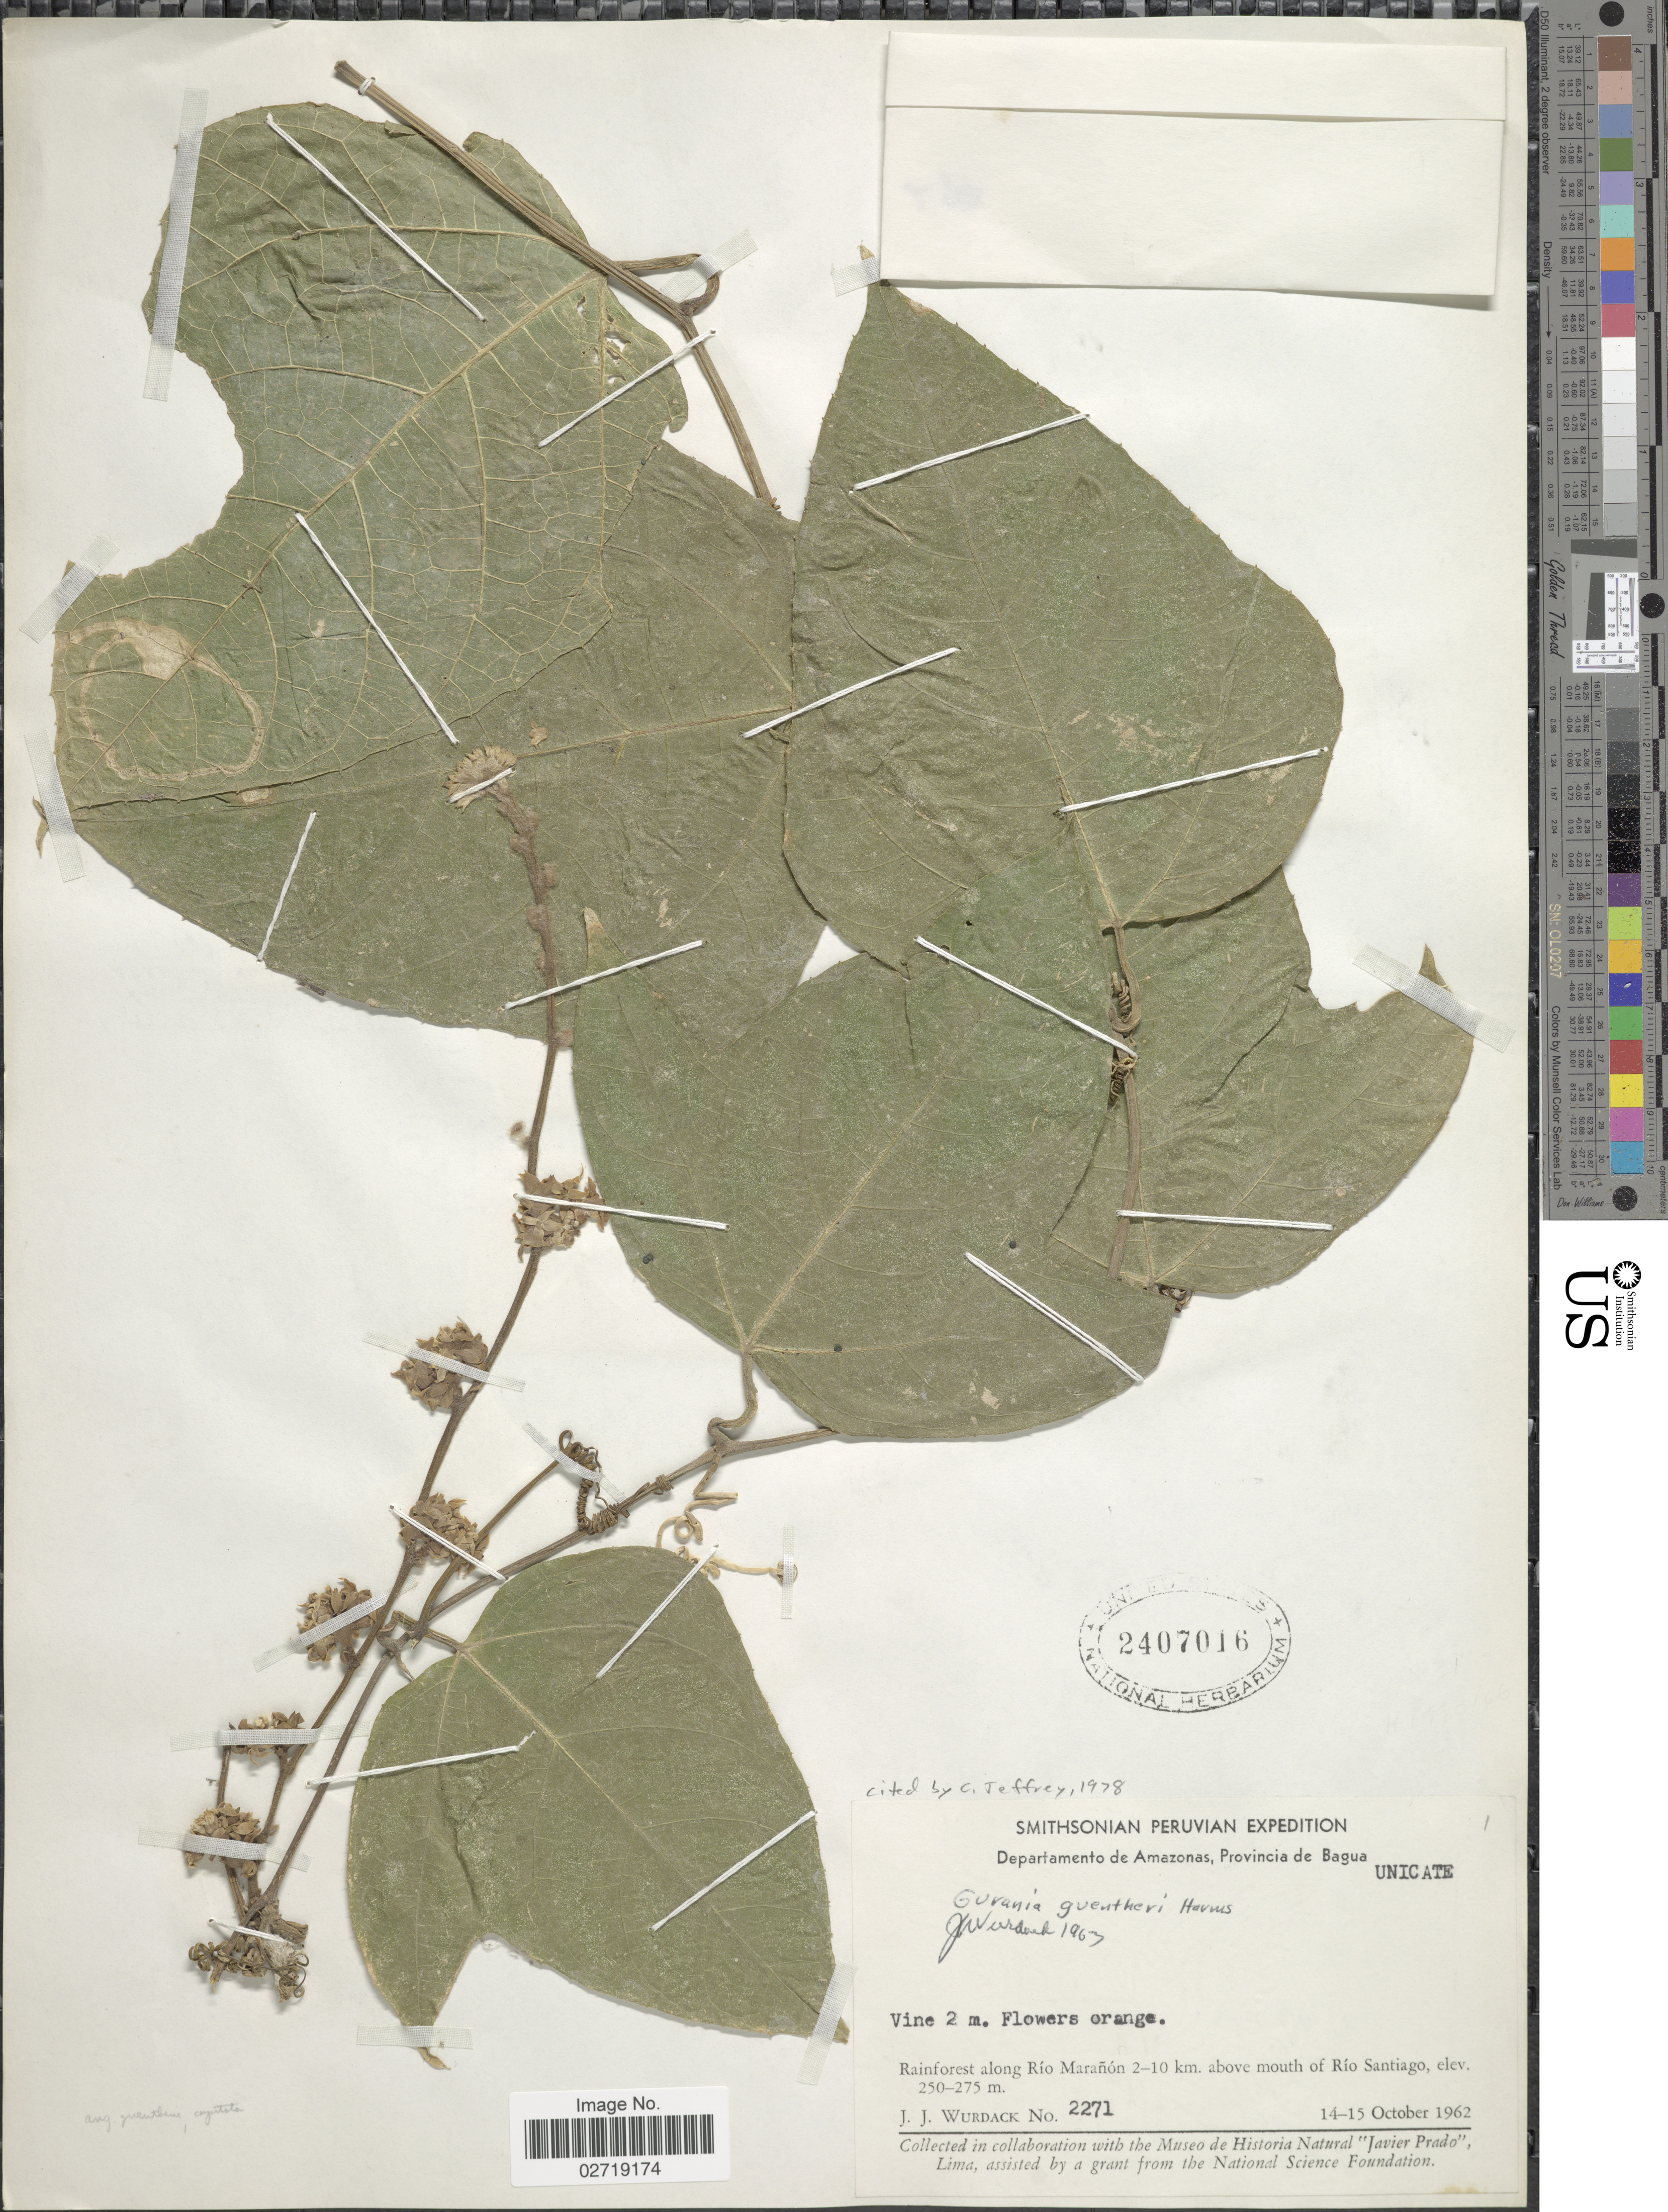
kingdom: Plantae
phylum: Tracheophyta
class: Magnoliopsida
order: Cucurbitales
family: Cucurbitaceae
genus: Gurania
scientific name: Gurania guentheri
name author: Harms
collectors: J. J. Wurdack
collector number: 2271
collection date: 1962-10-14/1962-10-15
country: Peru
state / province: Amazonas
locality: Provincia de Bagua. Along Rio Maranon 2-10 km. above mouth of Rio Santiago.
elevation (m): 250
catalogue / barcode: US 2407016